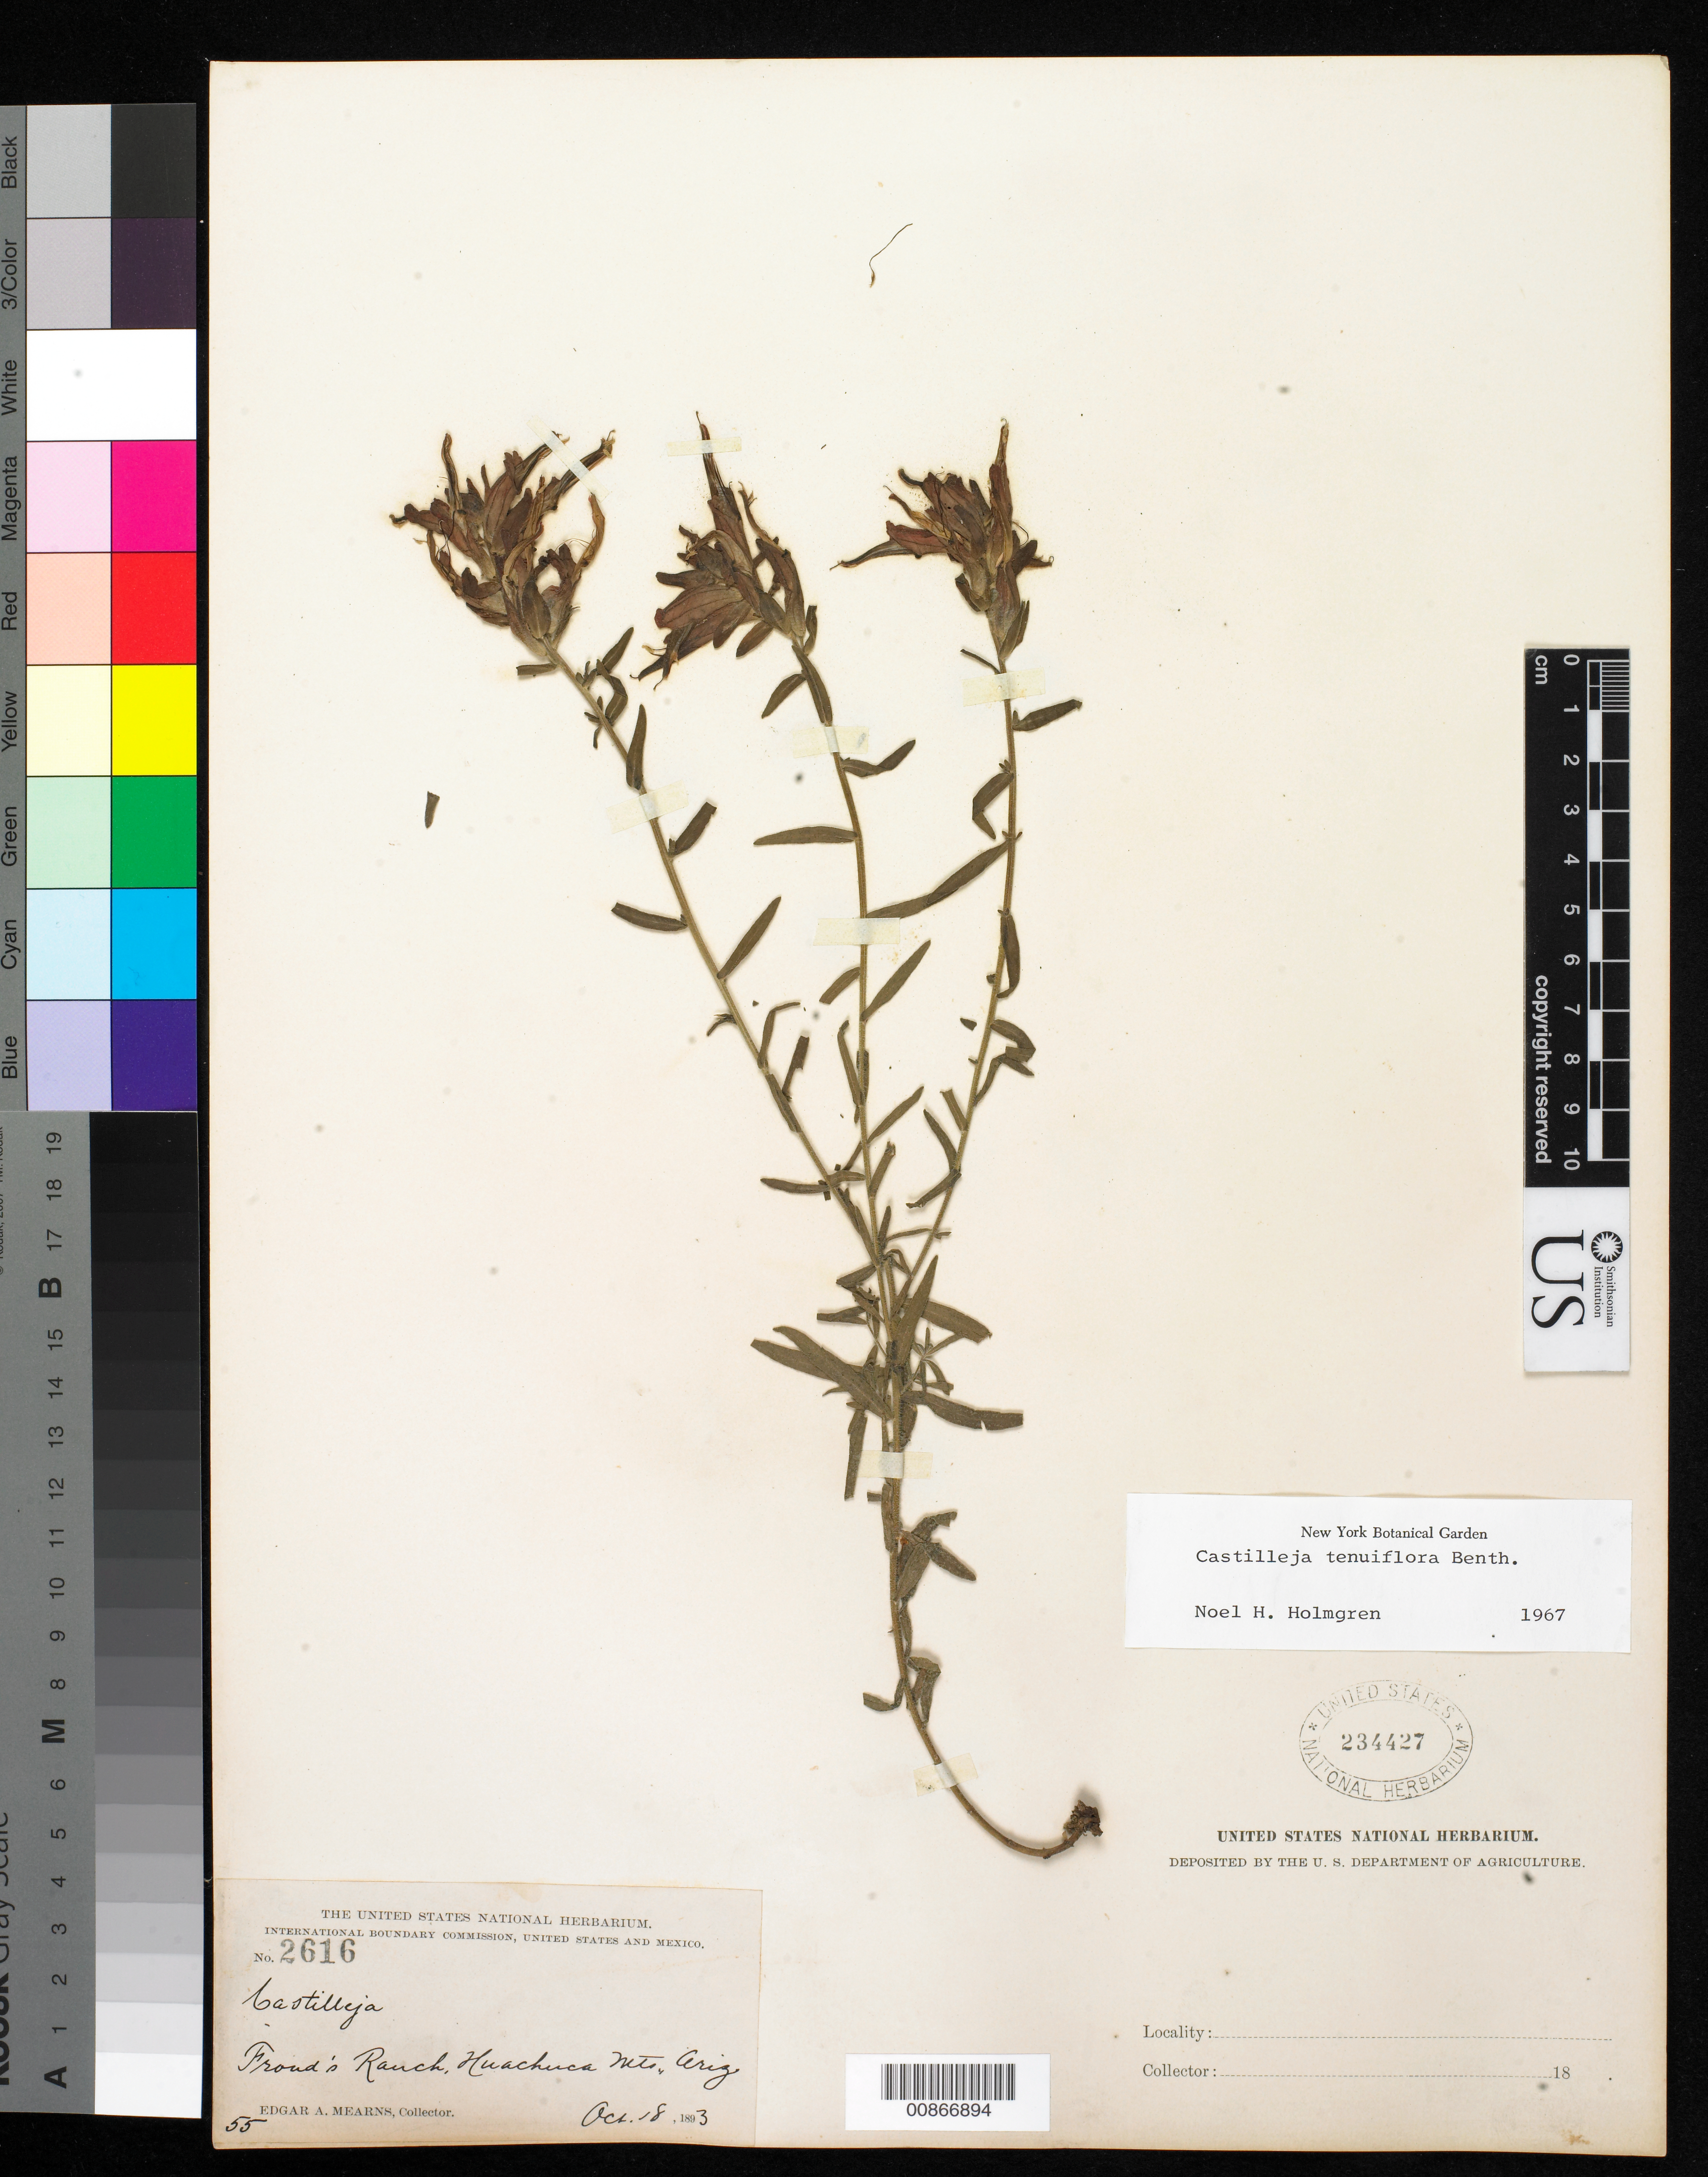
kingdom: Plantae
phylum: Tracheophyta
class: Magnoliopsida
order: Lamiales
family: Orobanchaceae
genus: Castilleja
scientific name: Castilleja tenuiflora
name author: Benth.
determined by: Holmgren, N. H., (NY), New York Botanical Garden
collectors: E. A. Mearns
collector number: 2616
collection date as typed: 18 Oct 1893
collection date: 1893-10-18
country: United States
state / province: Arizona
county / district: Cochise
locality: Froud's Ranch, Huachuca Mts.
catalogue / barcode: US 234427